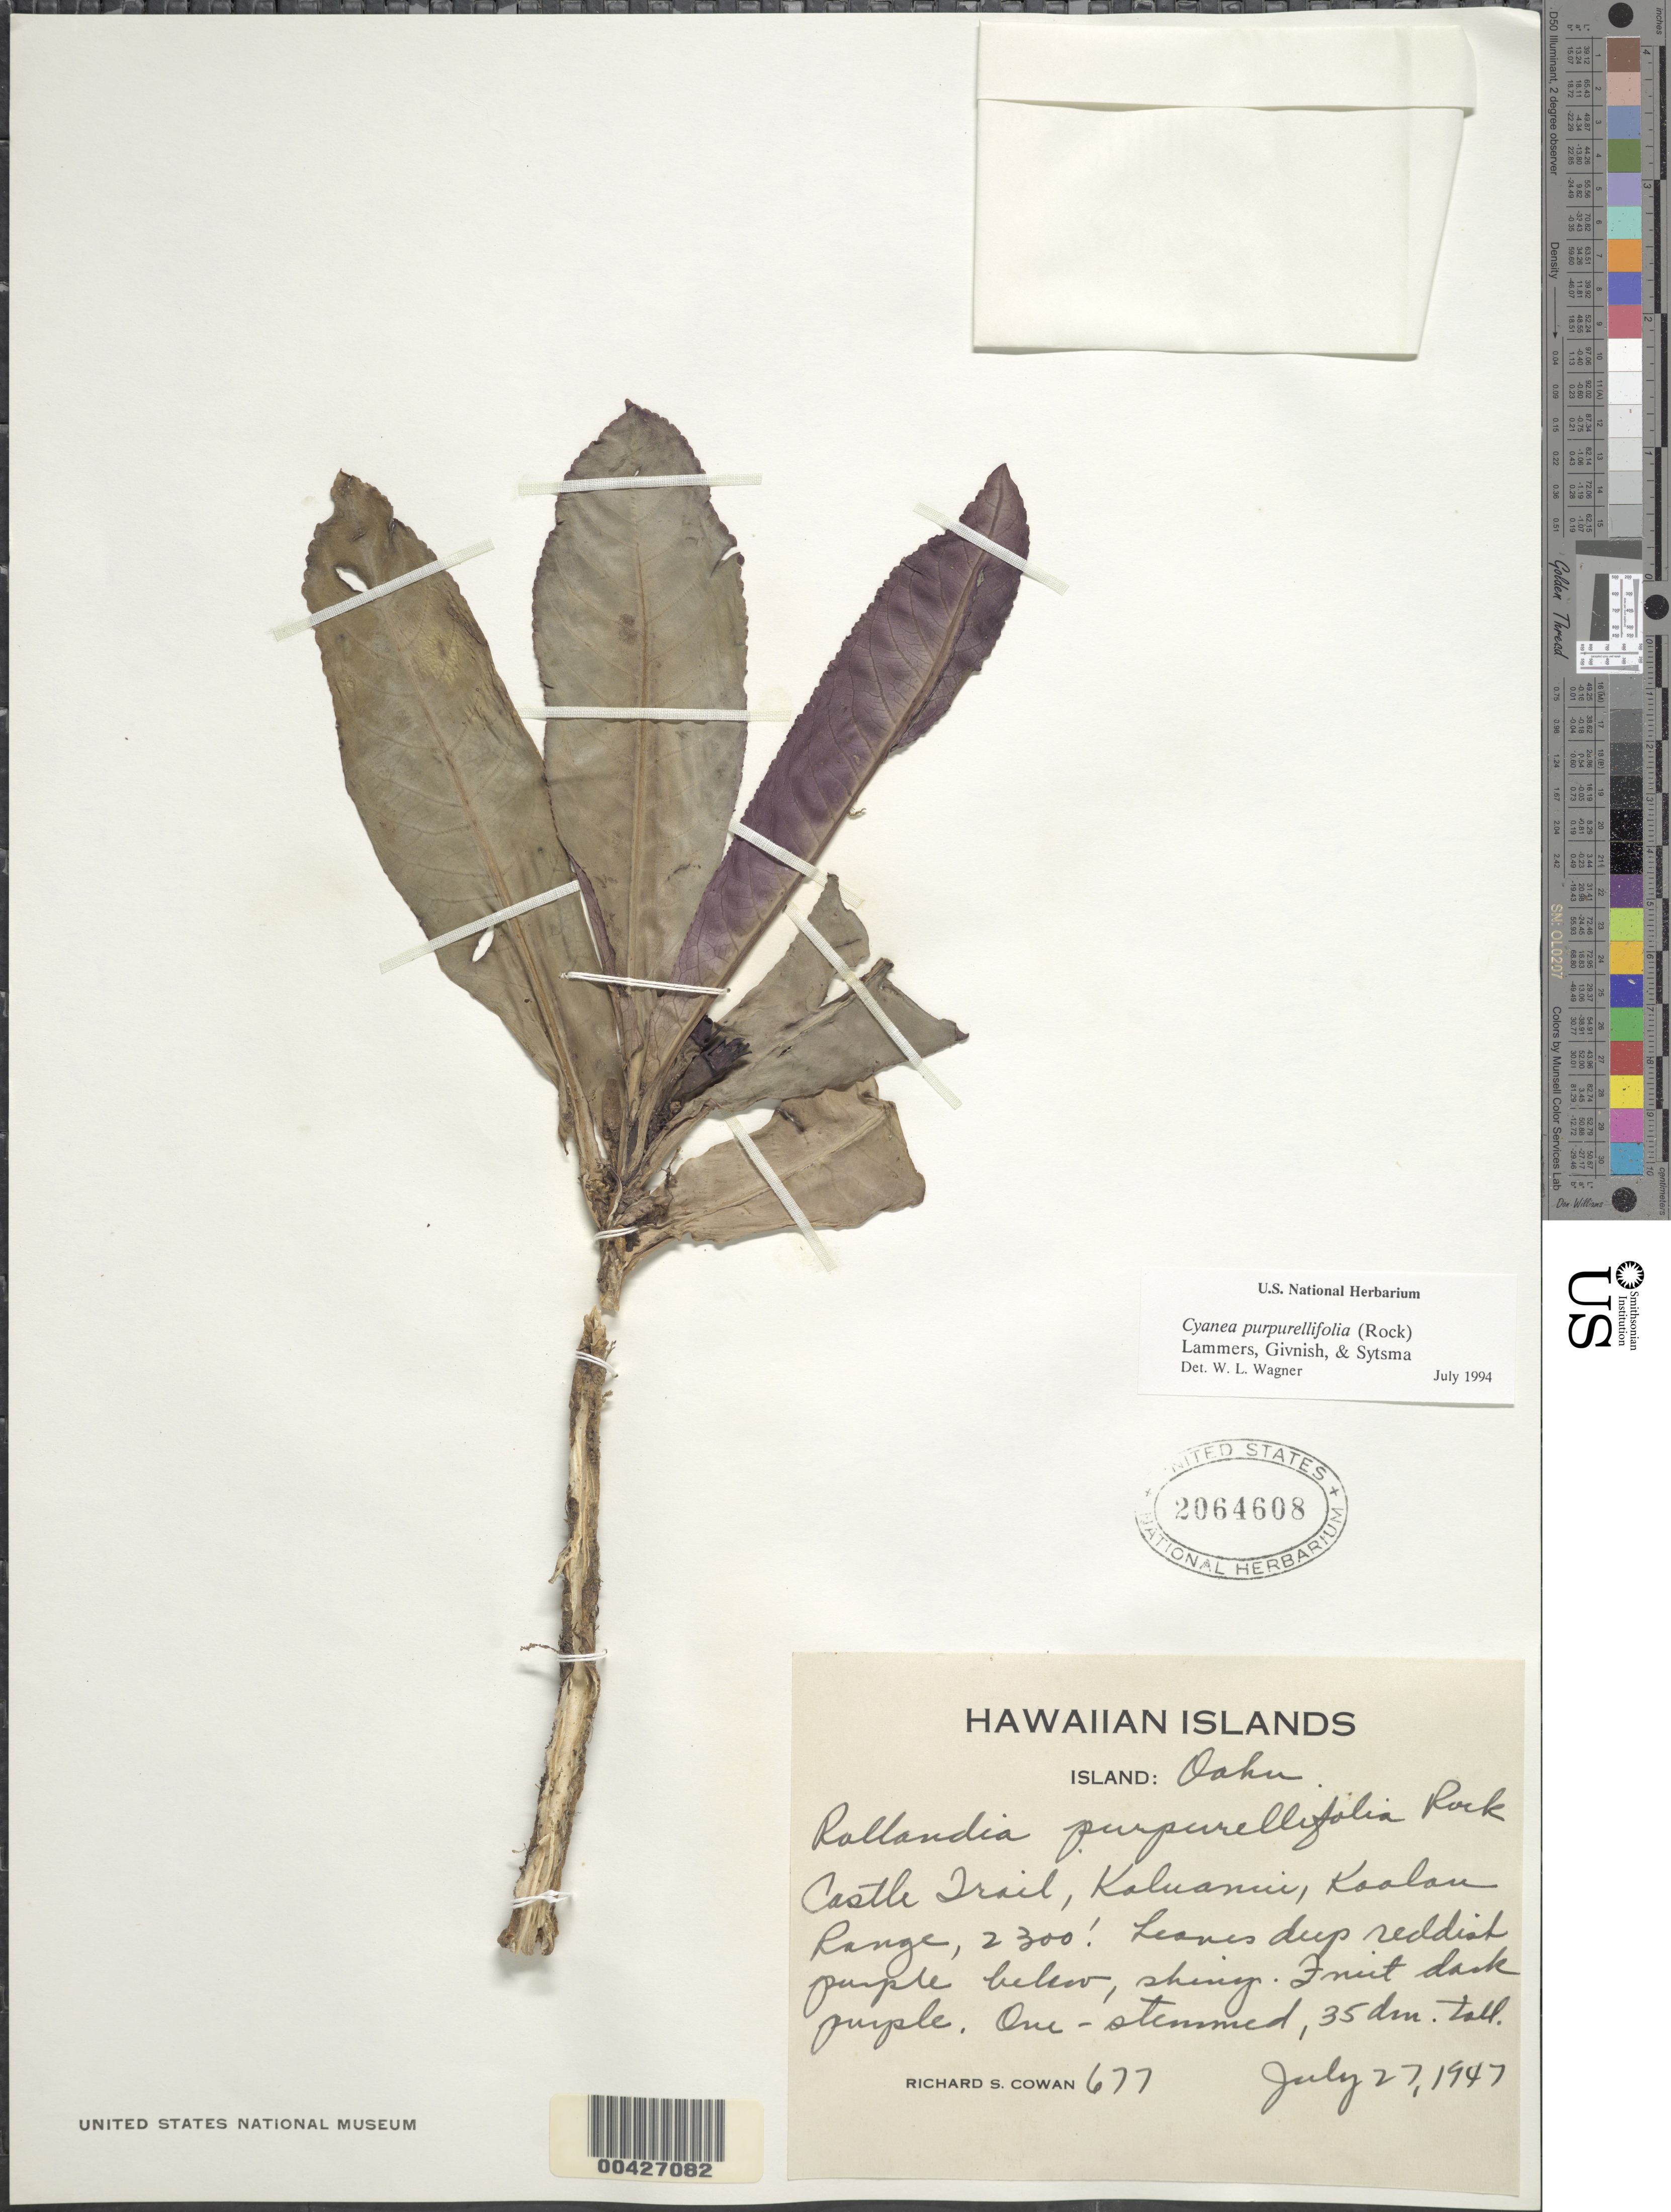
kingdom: Plantae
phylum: Tracheophyta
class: Magnoliopsida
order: Asterales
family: Campanulaceae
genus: Cyanea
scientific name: Cyanea purpurellifolia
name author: (Rock) Lammers et al.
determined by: Wagner, W. L., (BOT), Smithsonian Institution - National Museum of Natural History (UNITED STATES)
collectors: R. S. Cowan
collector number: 677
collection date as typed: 27 Jul 1947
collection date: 1947-07-27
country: United States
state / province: Hawaii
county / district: Honolulu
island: Oahu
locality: Castle Trail, Kaluanui, Koolau Range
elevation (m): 701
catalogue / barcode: US 2064608